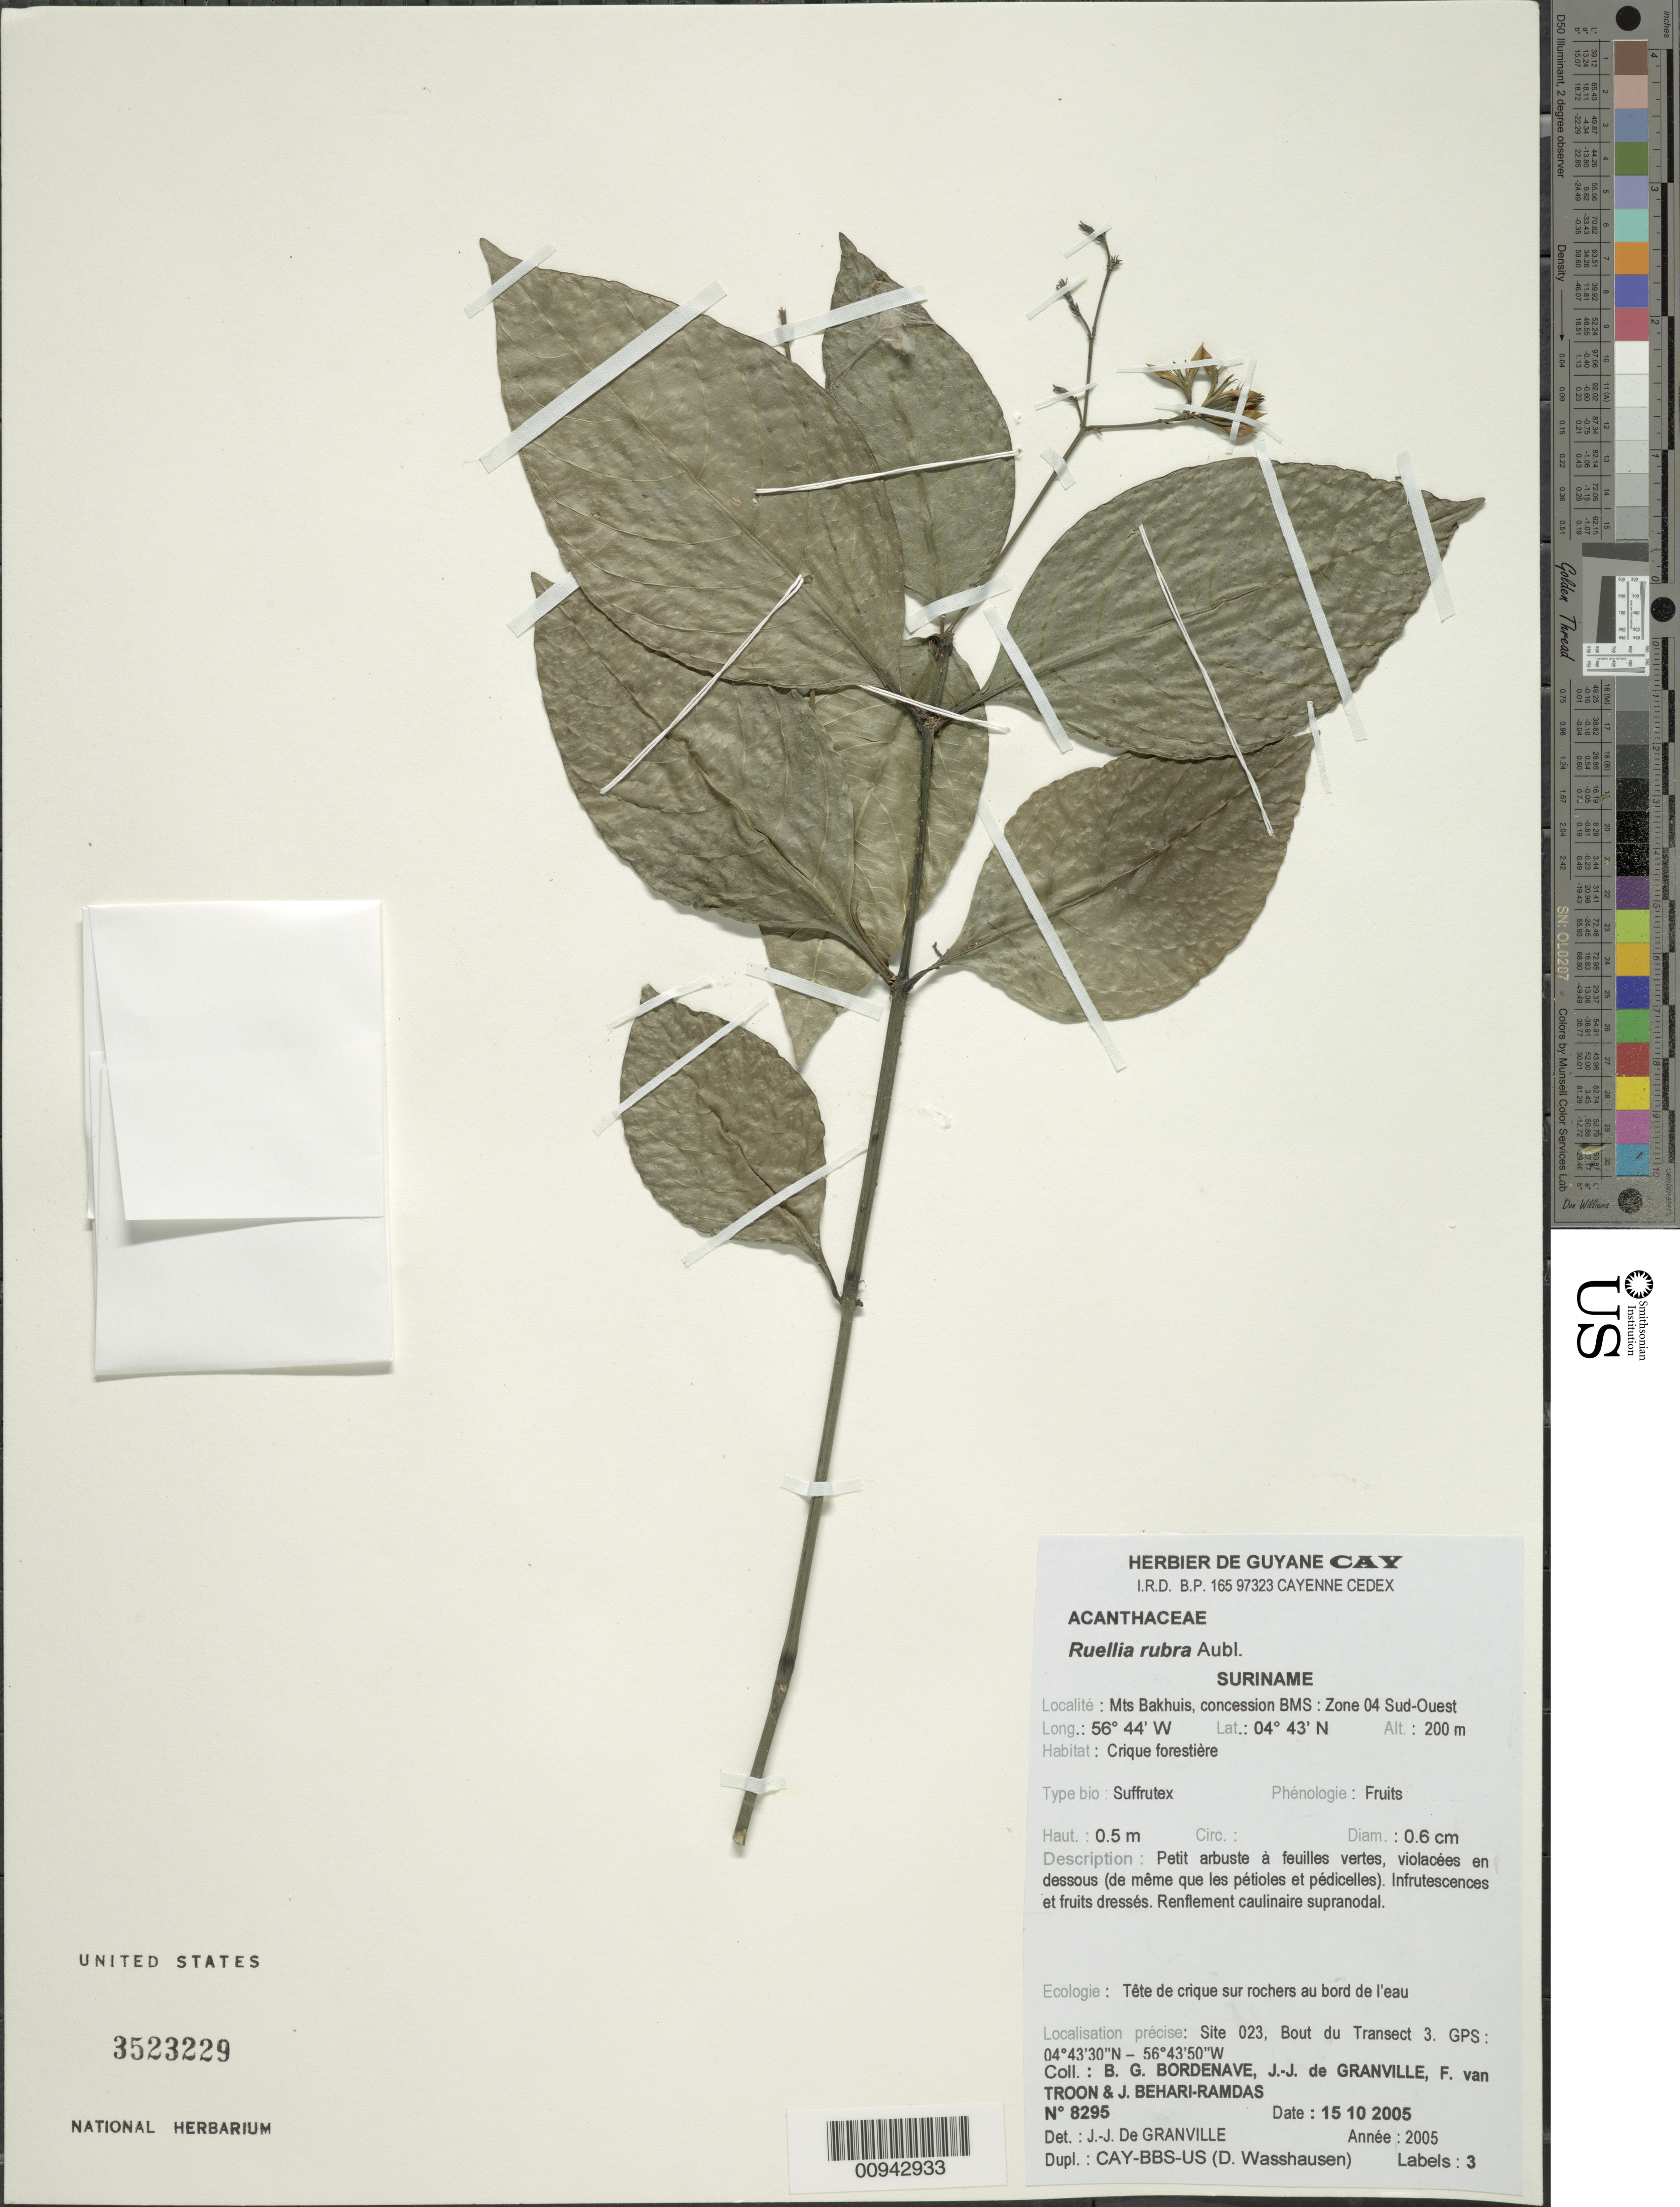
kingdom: Plantae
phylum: Tracheophyta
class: Magnoliopsida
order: Lamiales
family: Acanthaceae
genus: Ruellia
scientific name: Ruellia rubra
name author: Aubl.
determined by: Granville, J. J. de, (CAY), Institut de Recherche pour le Developpement (IRD) (FRENCH GUIANA)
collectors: B. Bordenave, J.-J. de Granville, F. Van Troon & J. Behari-Ramdas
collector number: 8295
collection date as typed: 15-Oct-05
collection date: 2005-10-15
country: Suriname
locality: Mts Bakhuis, concession BMS: Zone 08 Sud-Ouest. Site 023, Bout du Transect 3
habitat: Crique forestiere. Tete de crique sur rochers au bord de l'eau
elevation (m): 200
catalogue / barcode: US 3523229